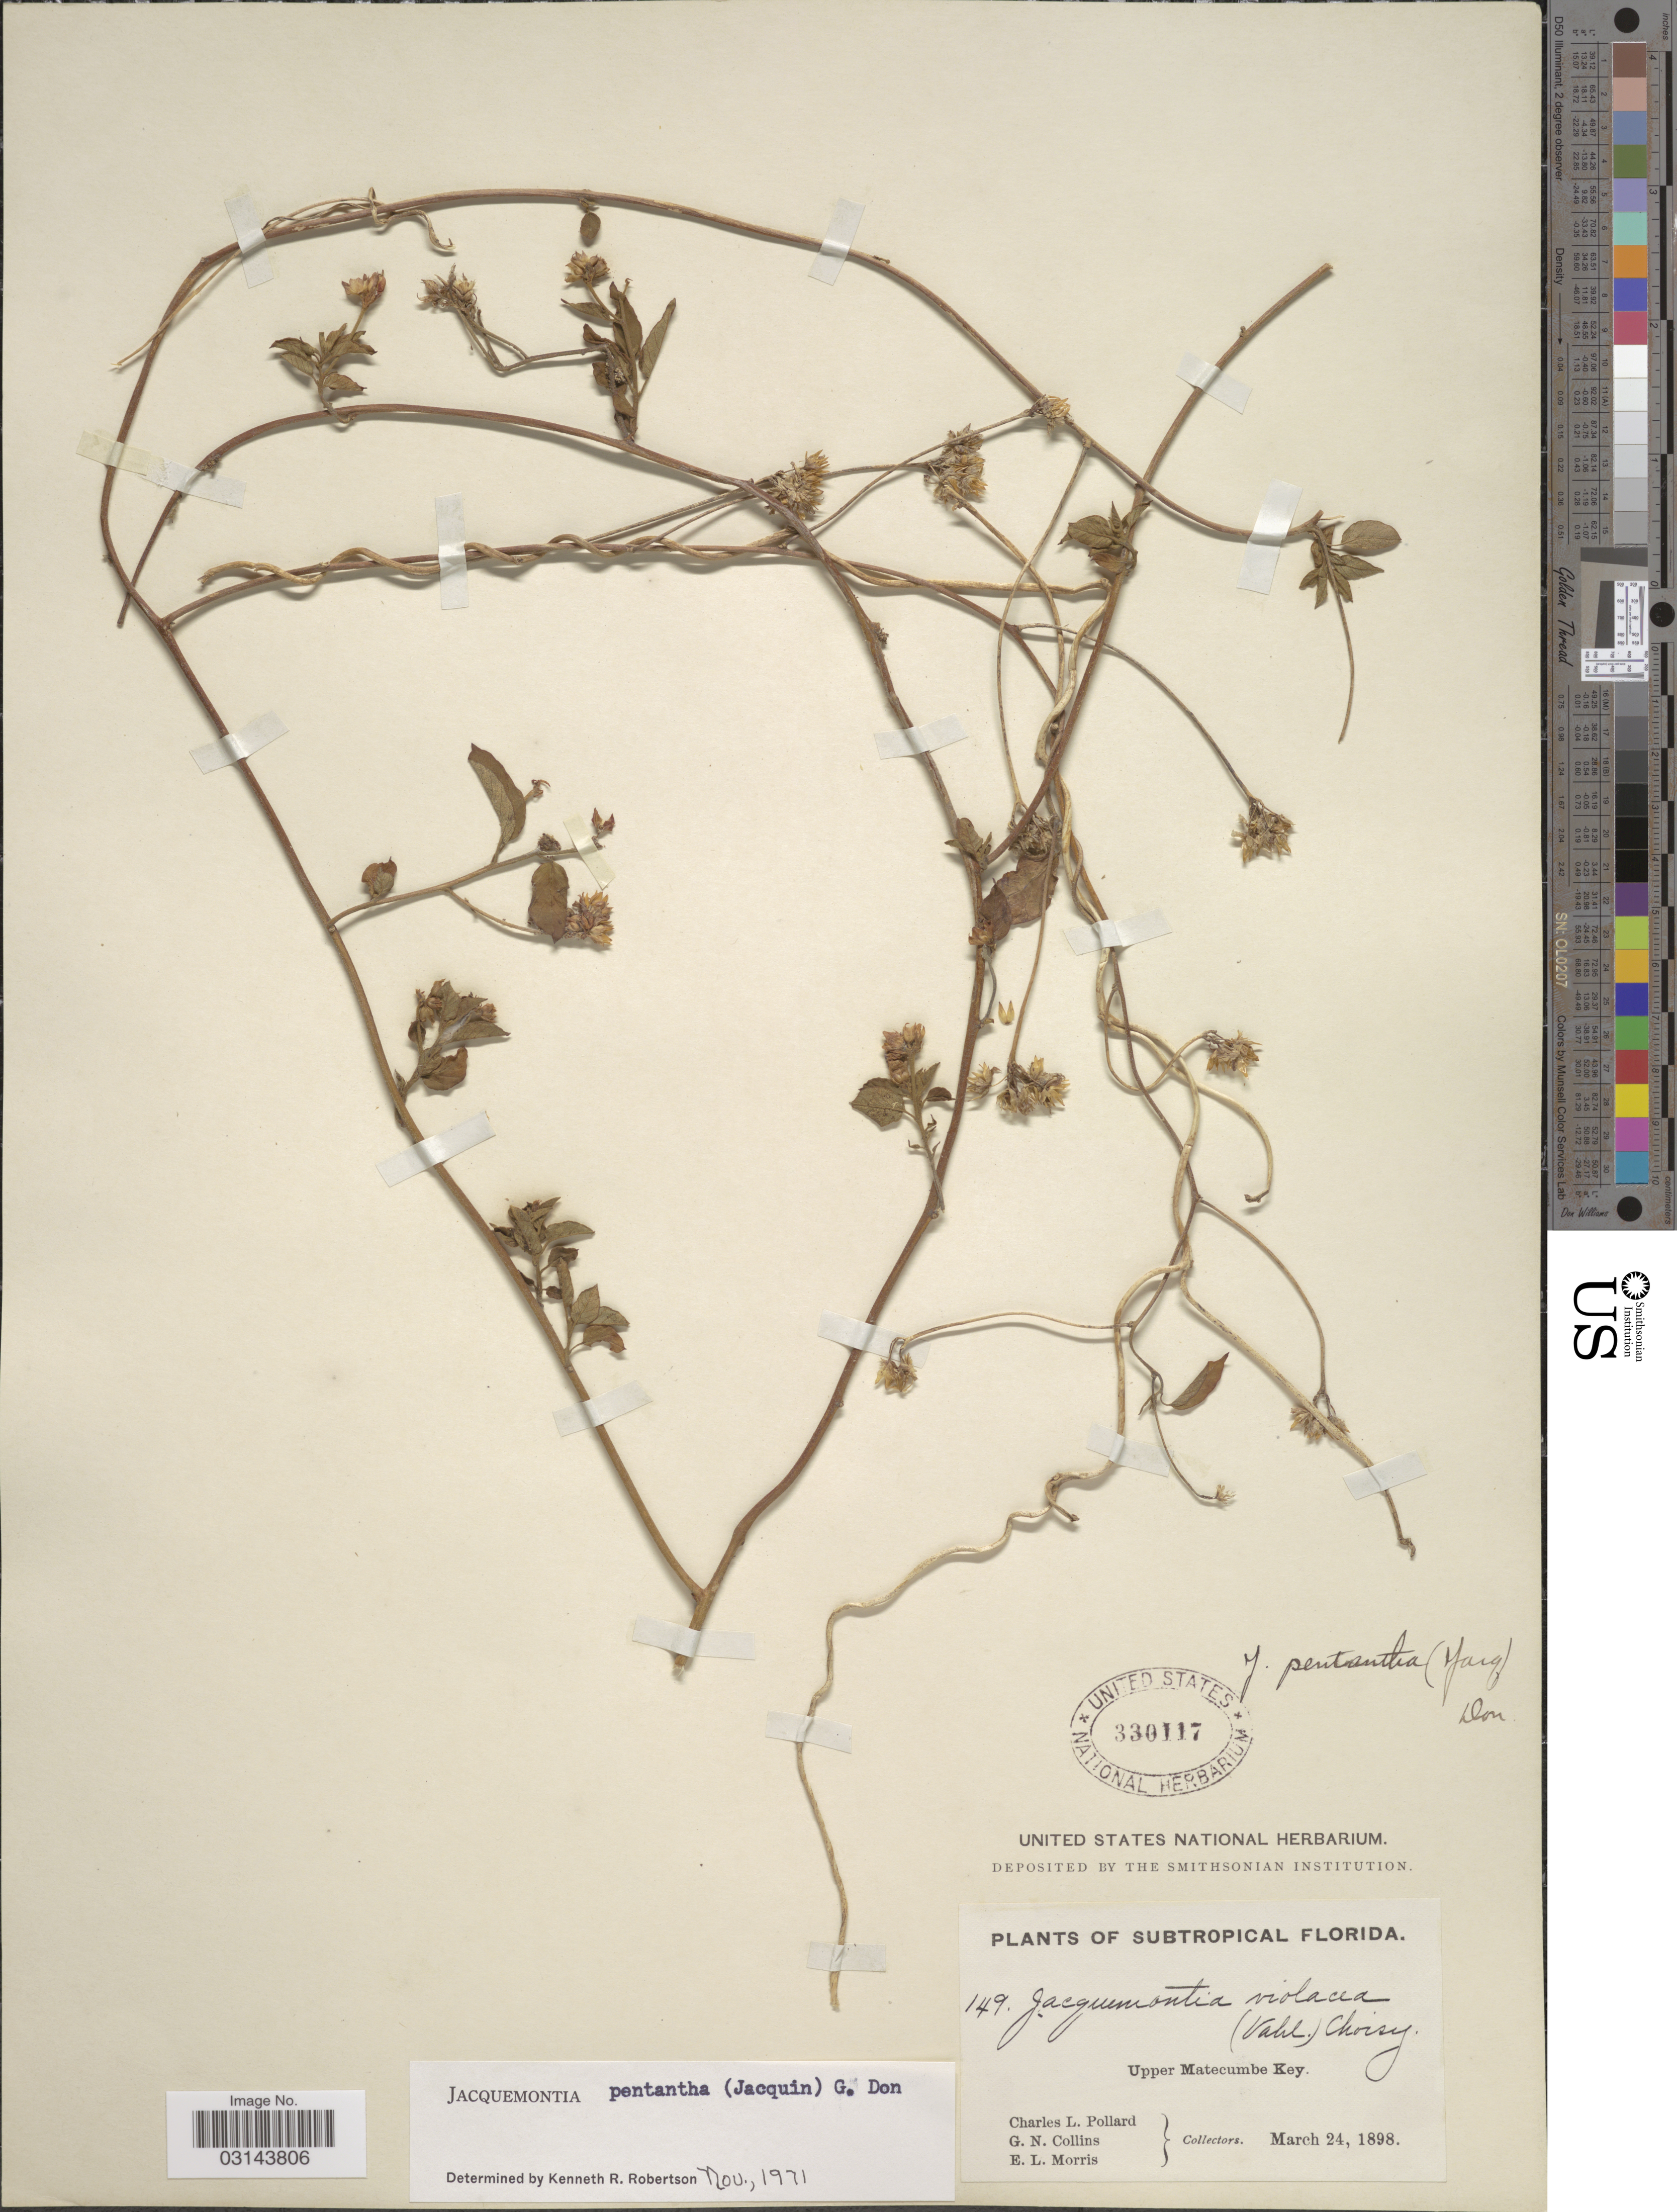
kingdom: Plantae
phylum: Tracheophyta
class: Magnoliopsida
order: Solanales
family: Convolvulaceae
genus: Jacquemontia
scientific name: Jacquemontia pentanthos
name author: (Jacq.) G. Don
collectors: C. L. Pollard, G. Collins & E. Morris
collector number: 149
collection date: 1898-03-24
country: United States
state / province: Florida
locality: Subtropical Florida. Upper Matecumbe Key.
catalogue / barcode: US 330117